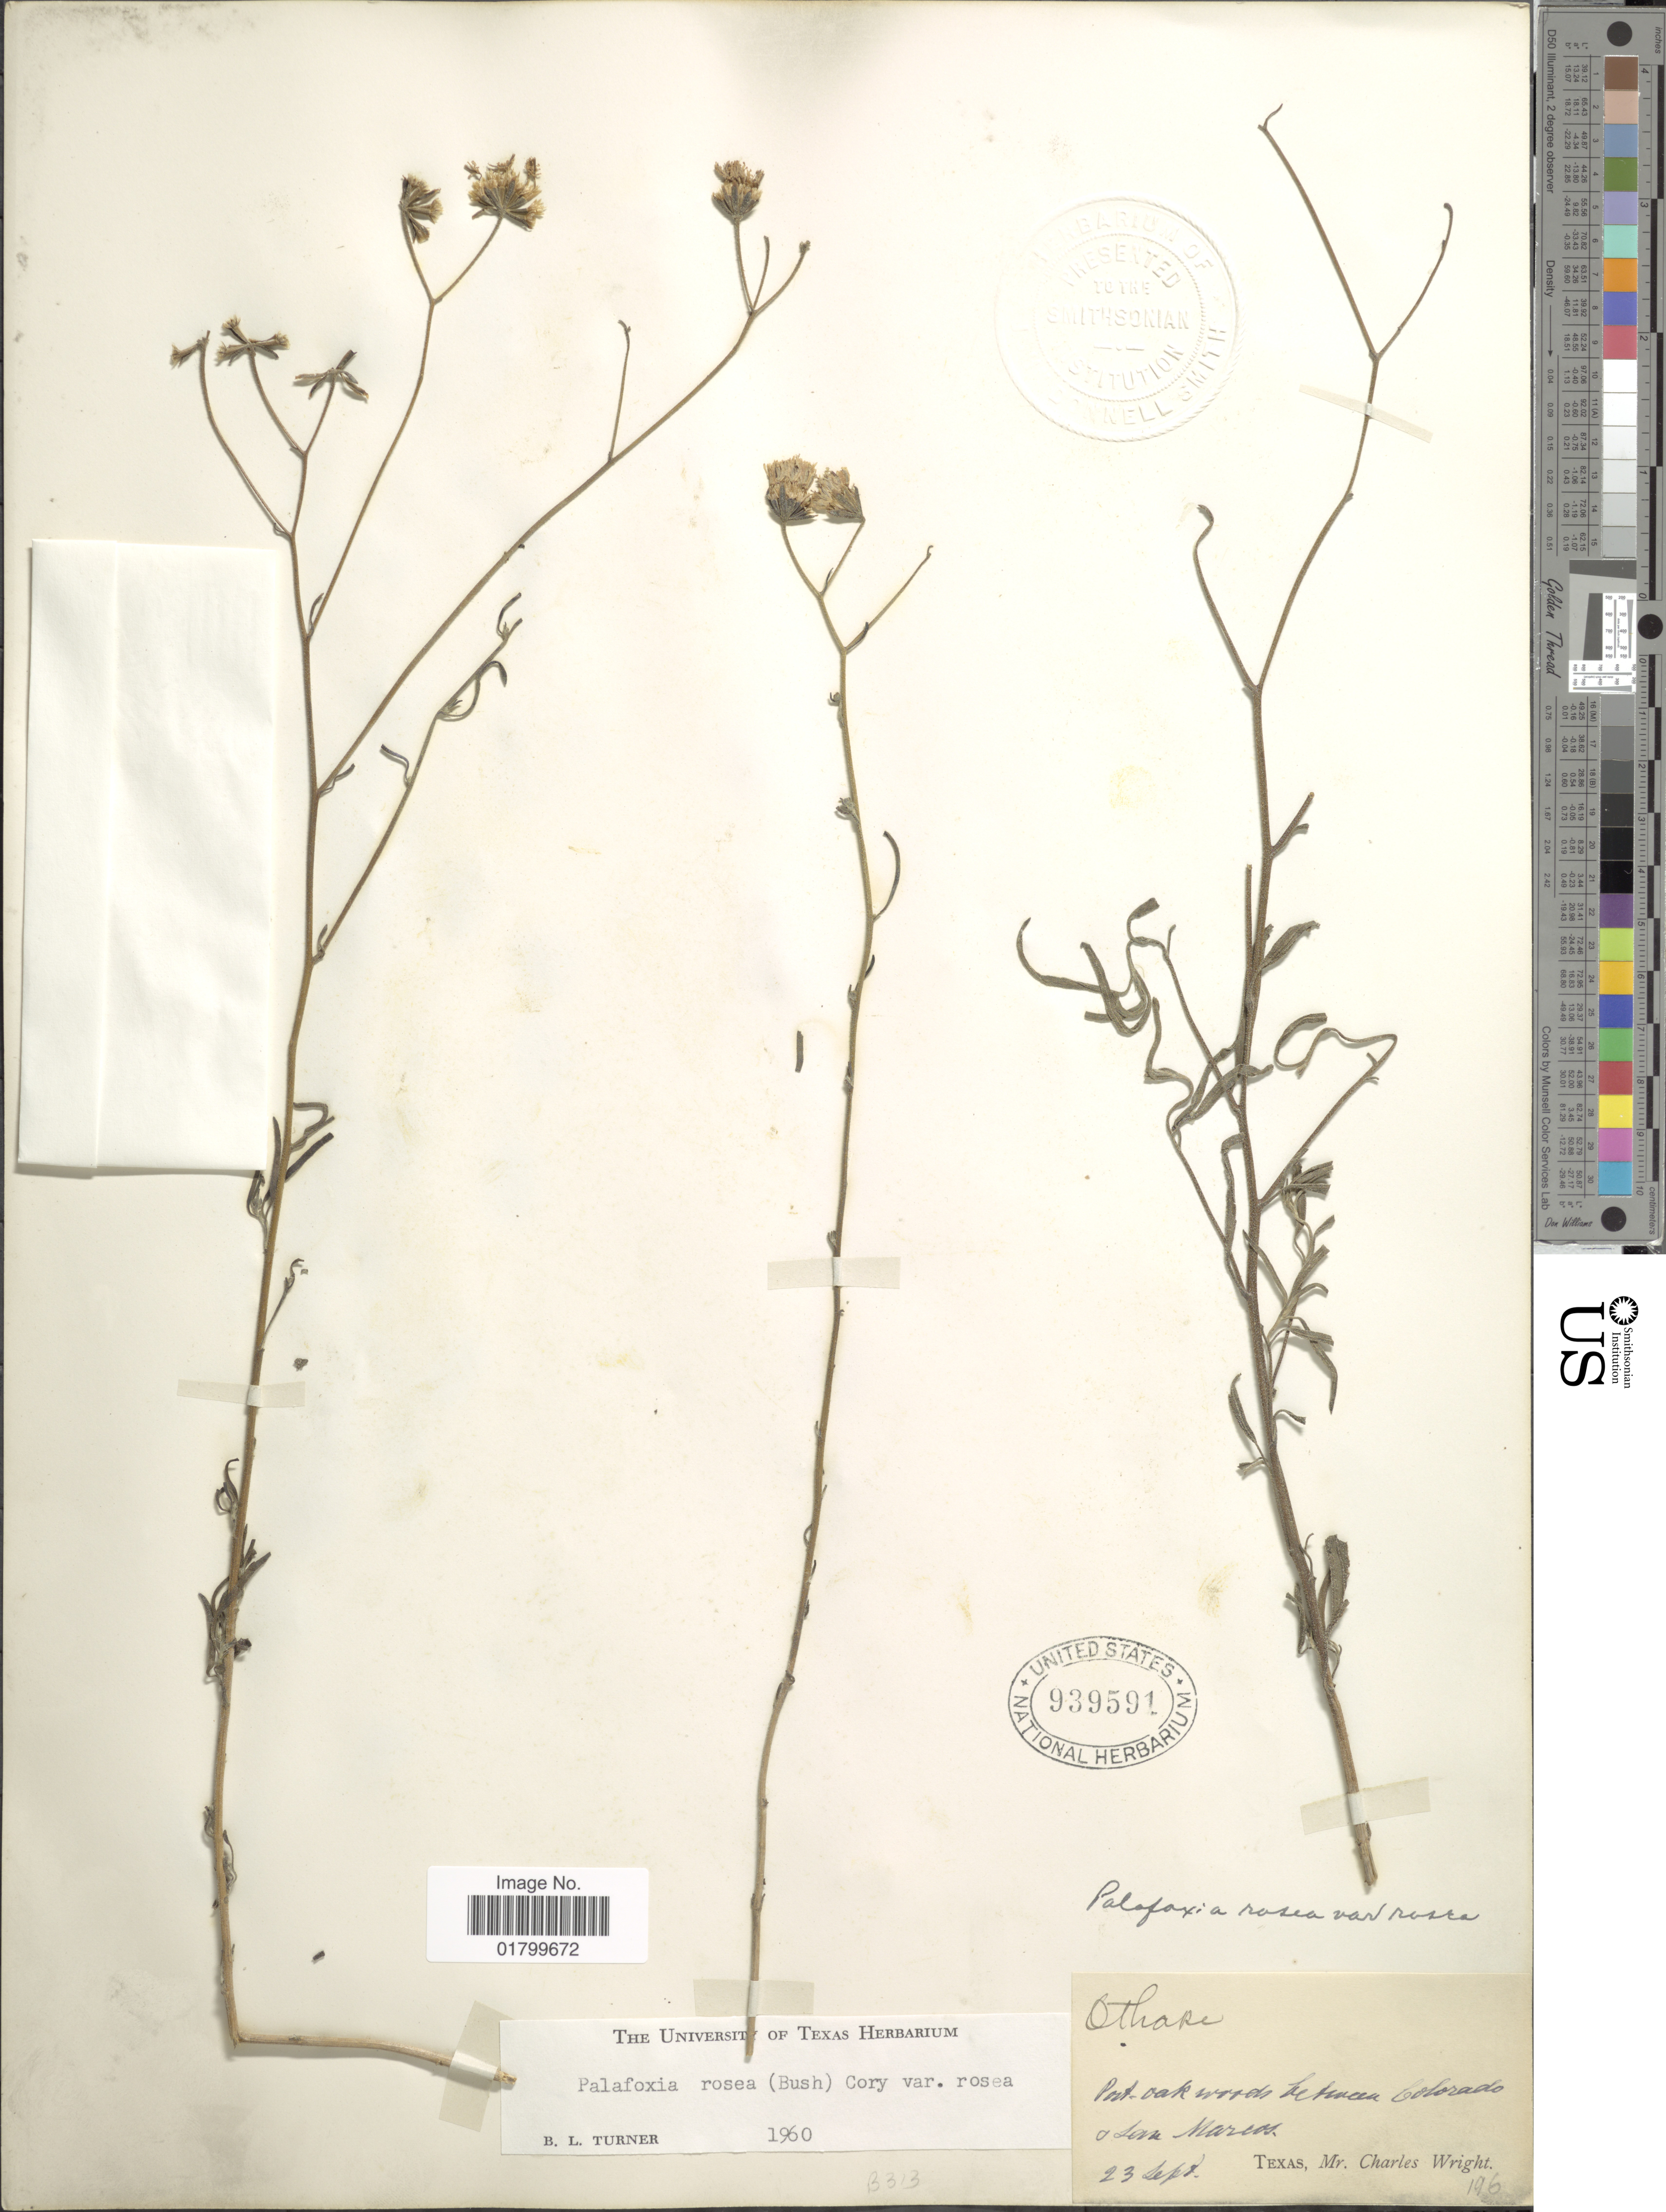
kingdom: Plantae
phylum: Tracheophyta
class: Magnoliopsida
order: Asterales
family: Asteraceae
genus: Palafoxia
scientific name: Palafoxia rosea var. rosea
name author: (Bush) Cory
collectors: C. Wright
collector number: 196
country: United States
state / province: Texas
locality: Port oak woods between Colorado, San Marcos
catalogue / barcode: US 939591